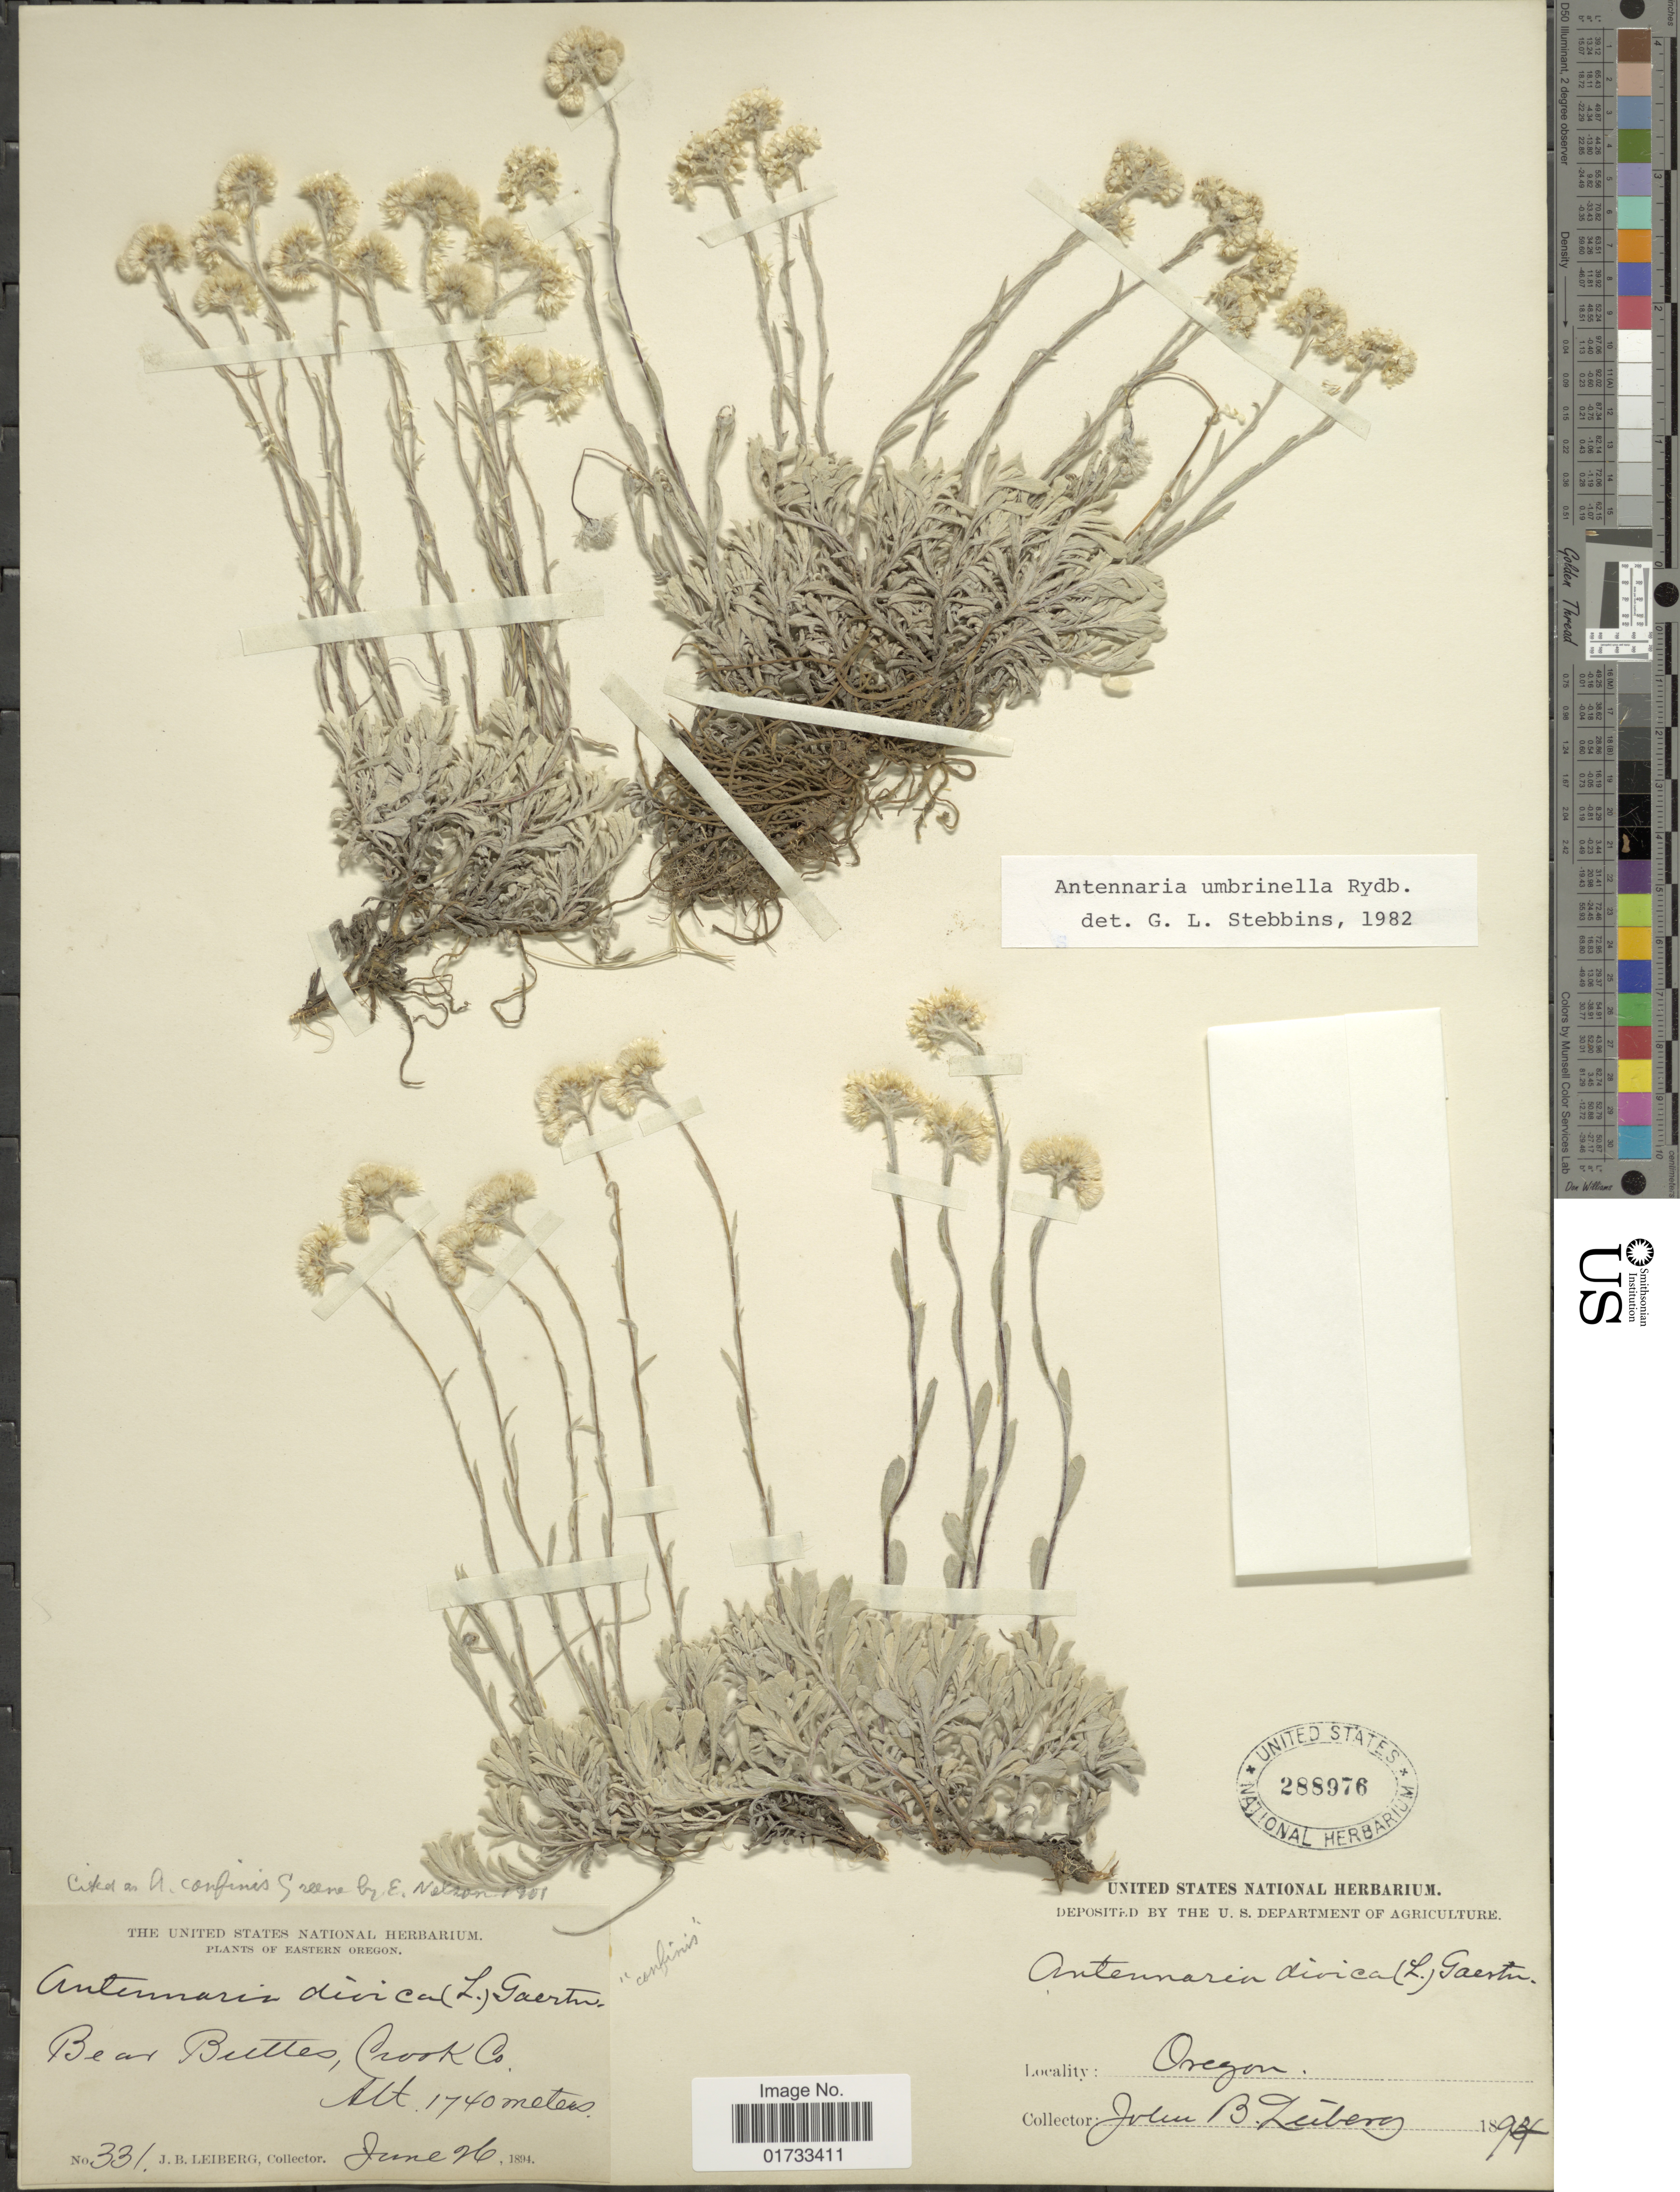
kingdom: Plantae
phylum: Tracheophyta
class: Magnoliopsida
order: Asterales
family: Asteraceae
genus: Antennaria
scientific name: Antennaria umbrinella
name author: Rydb.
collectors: J. B. Leiberg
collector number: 331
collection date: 1894-06-26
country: United States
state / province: Oregon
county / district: Crook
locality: Eastern Oregon, Bear Buttes, Crook Co.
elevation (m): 1740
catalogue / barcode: US 288976